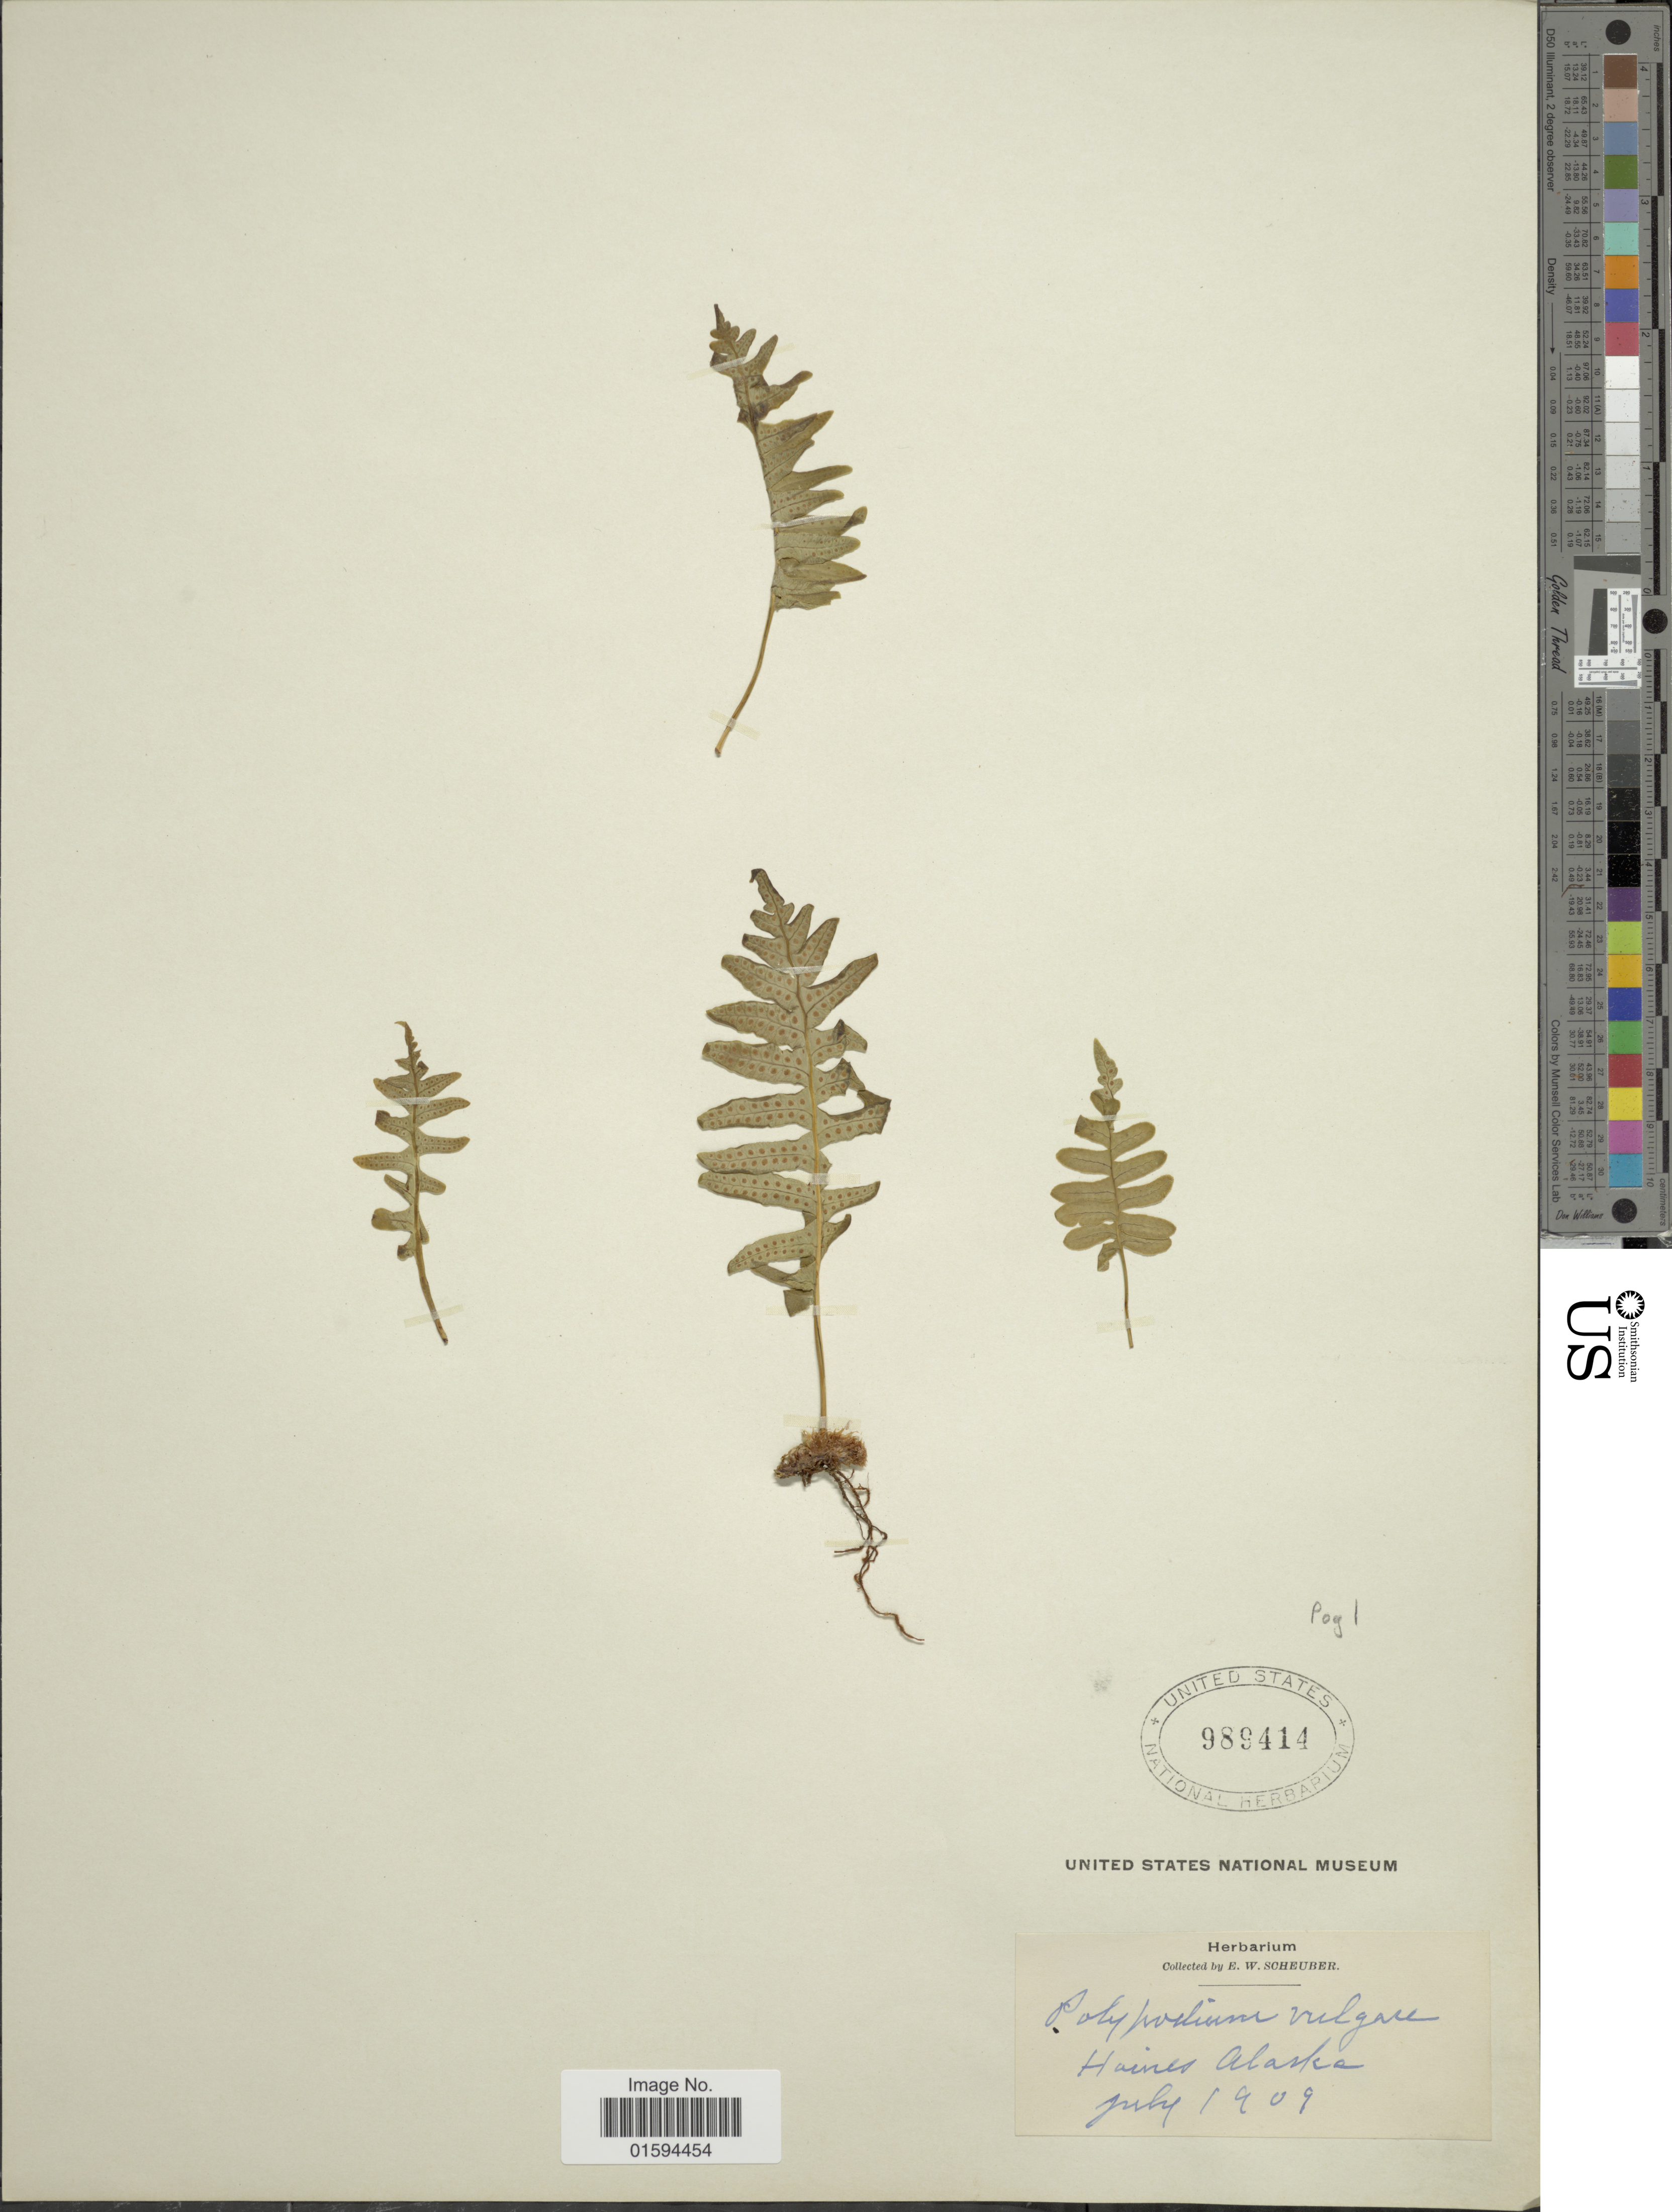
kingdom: Plantae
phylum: Tracheophyta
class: Polypodiopsida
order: Polypodiales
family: Polypodiaceae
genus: Polypodium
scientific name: Polypodium glycyrrhiza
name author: D.C. Eaton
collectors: E. Scheuber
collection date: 1909-07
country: United States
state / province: Alaska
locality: Haines Alaska.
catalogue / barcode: US 989414